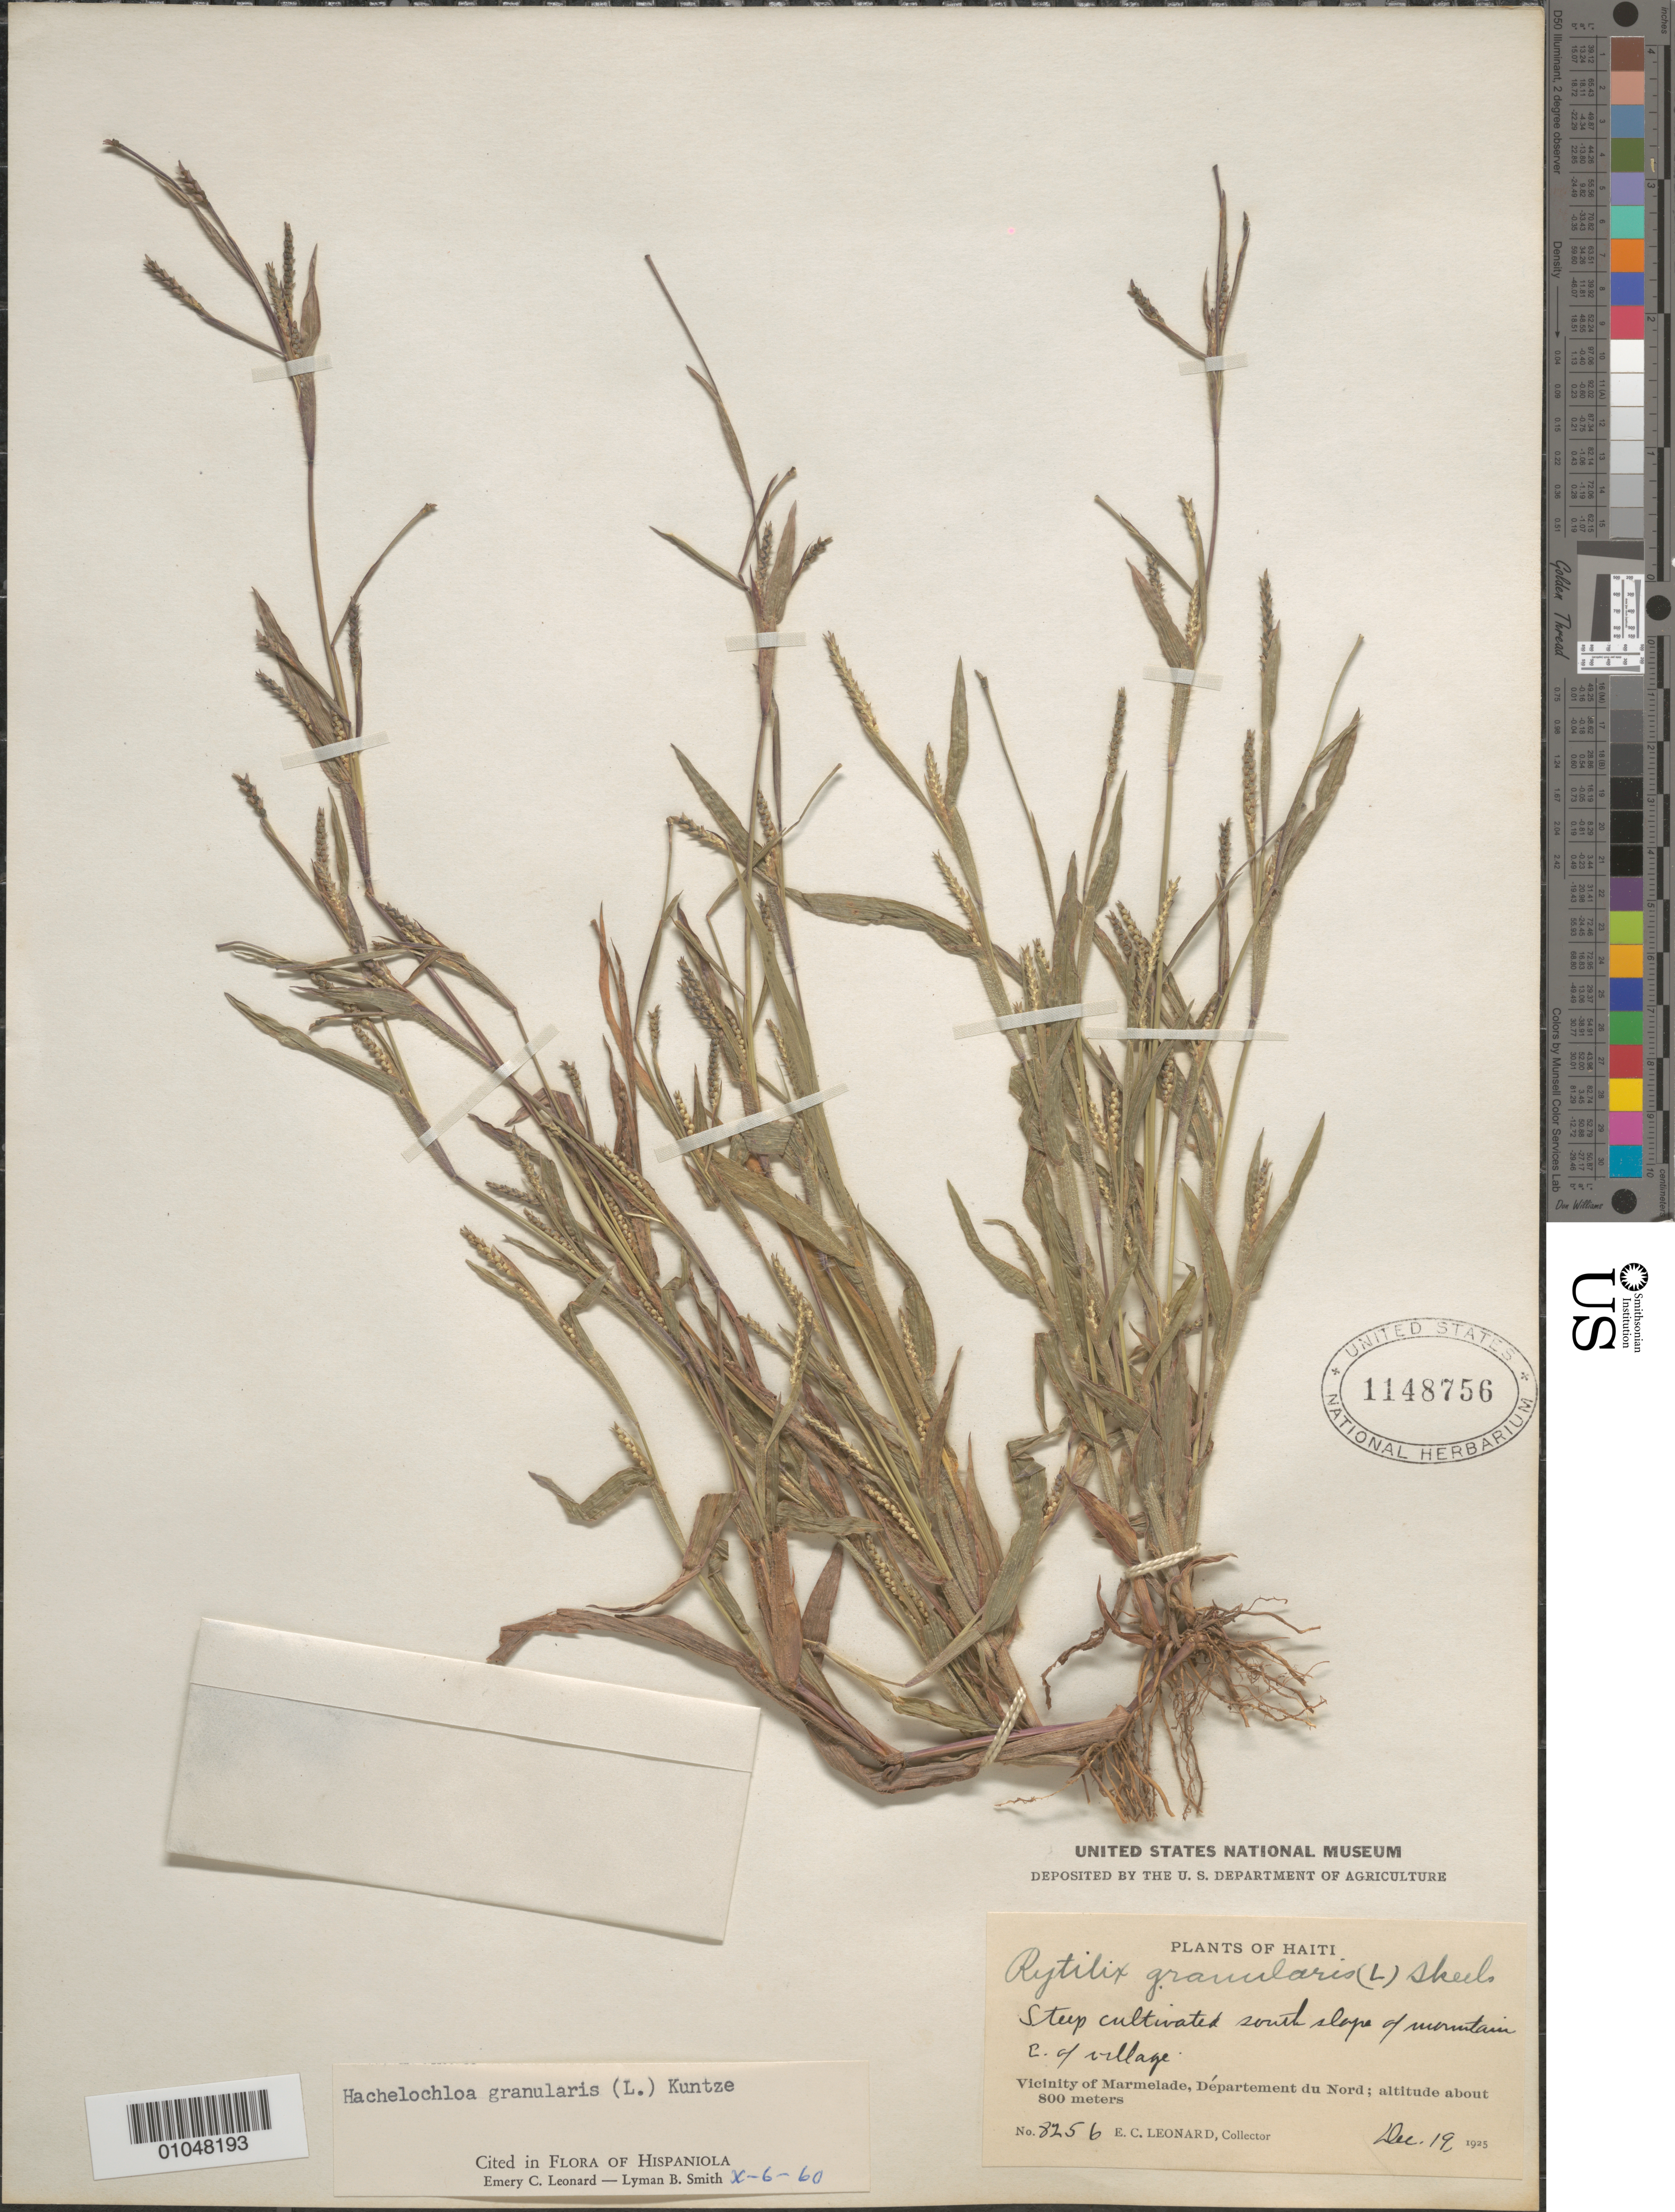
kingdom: Plantae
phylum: Tracheophyta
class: Liliopsida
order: Poales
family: Poaceae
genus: Hackelochloa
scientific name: Hackelochloa granularis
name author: (L.) Kuntze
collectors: E. C. Leonard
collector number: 8256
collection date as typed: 19 Dec 1925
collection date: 1925-12-19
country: Haiti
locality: Vic of Marnelade, Dept du Nord, E of village, steep cultivated S slope of mtn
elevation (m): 800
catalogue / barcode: US 1148756